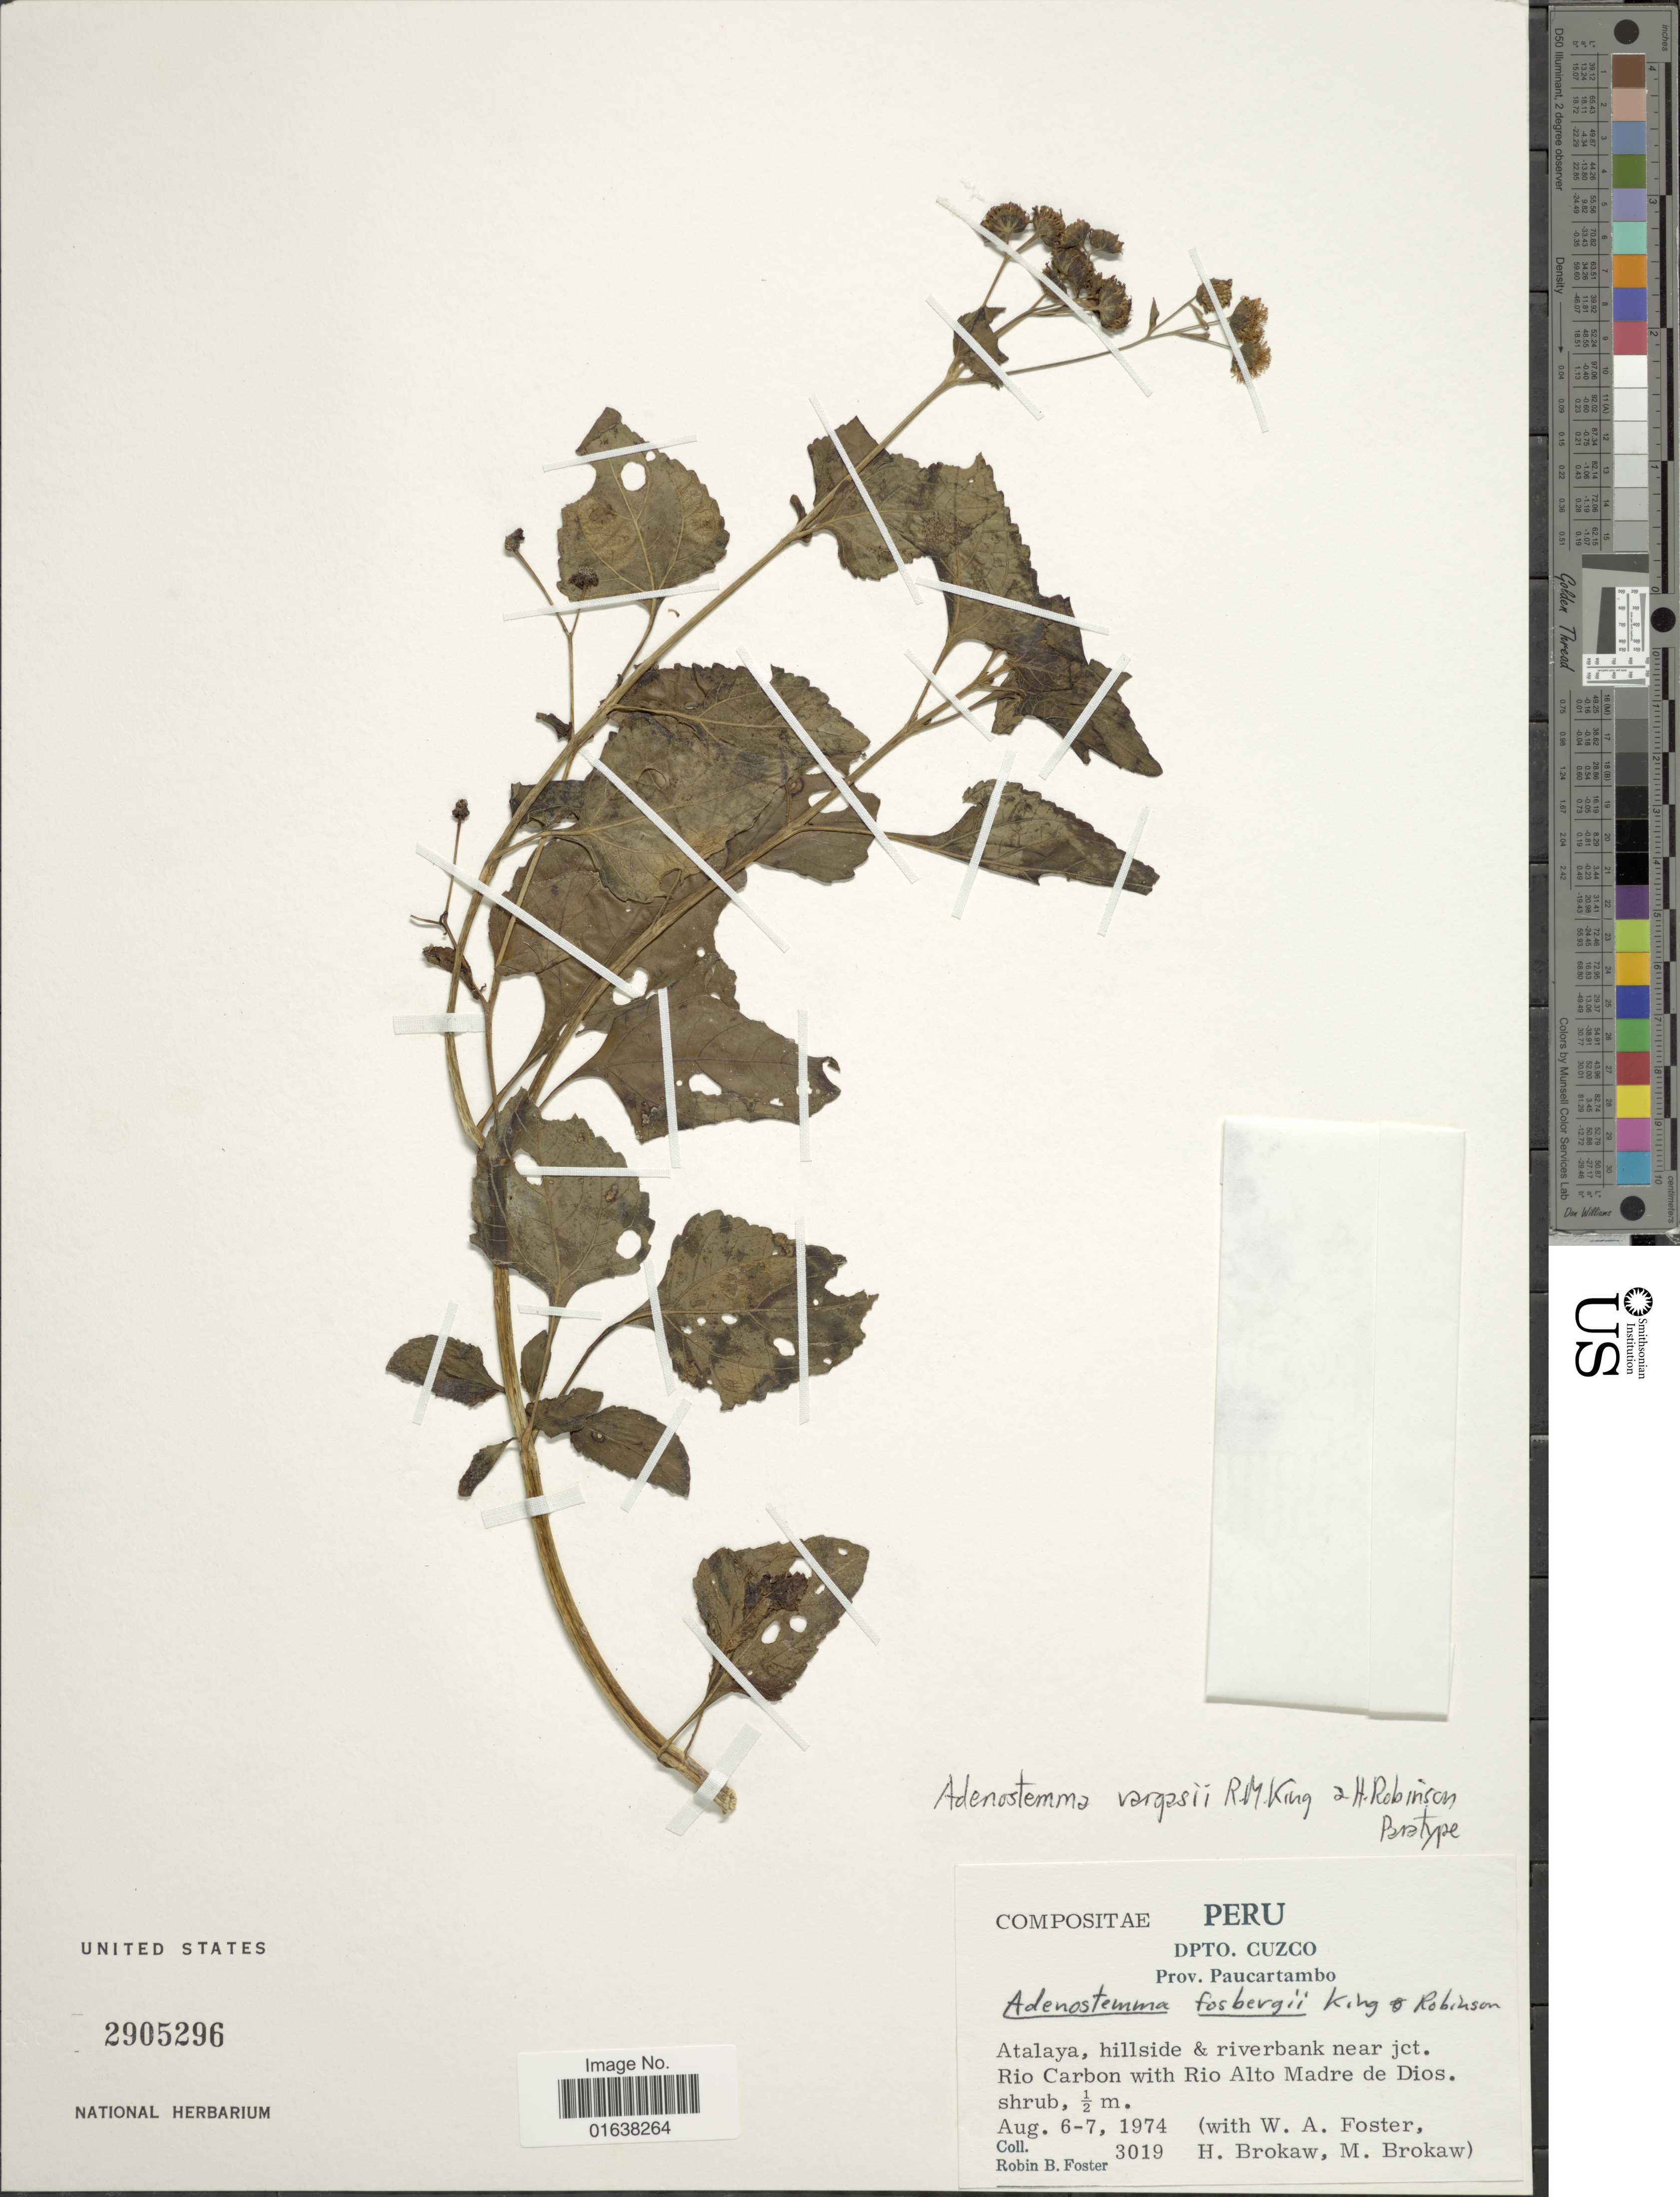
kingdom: Plantae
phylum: Tracheophyta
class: Magnoliopsida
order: Asterales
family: Asteraceae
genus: Adenostemma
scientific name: Adenostemma vargasii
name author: R.M. King & H. Rob.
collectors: R. B. Foster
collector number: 3019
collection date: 1974-07-06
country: Peru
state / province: Cusco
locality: Peru. Dpto. Cuzco. Prov. Paucartambo. Atalaya, hillside & riverbank near jct. Rio Carbon with Rio Alto Madre de Dios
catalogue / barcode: US 2905296